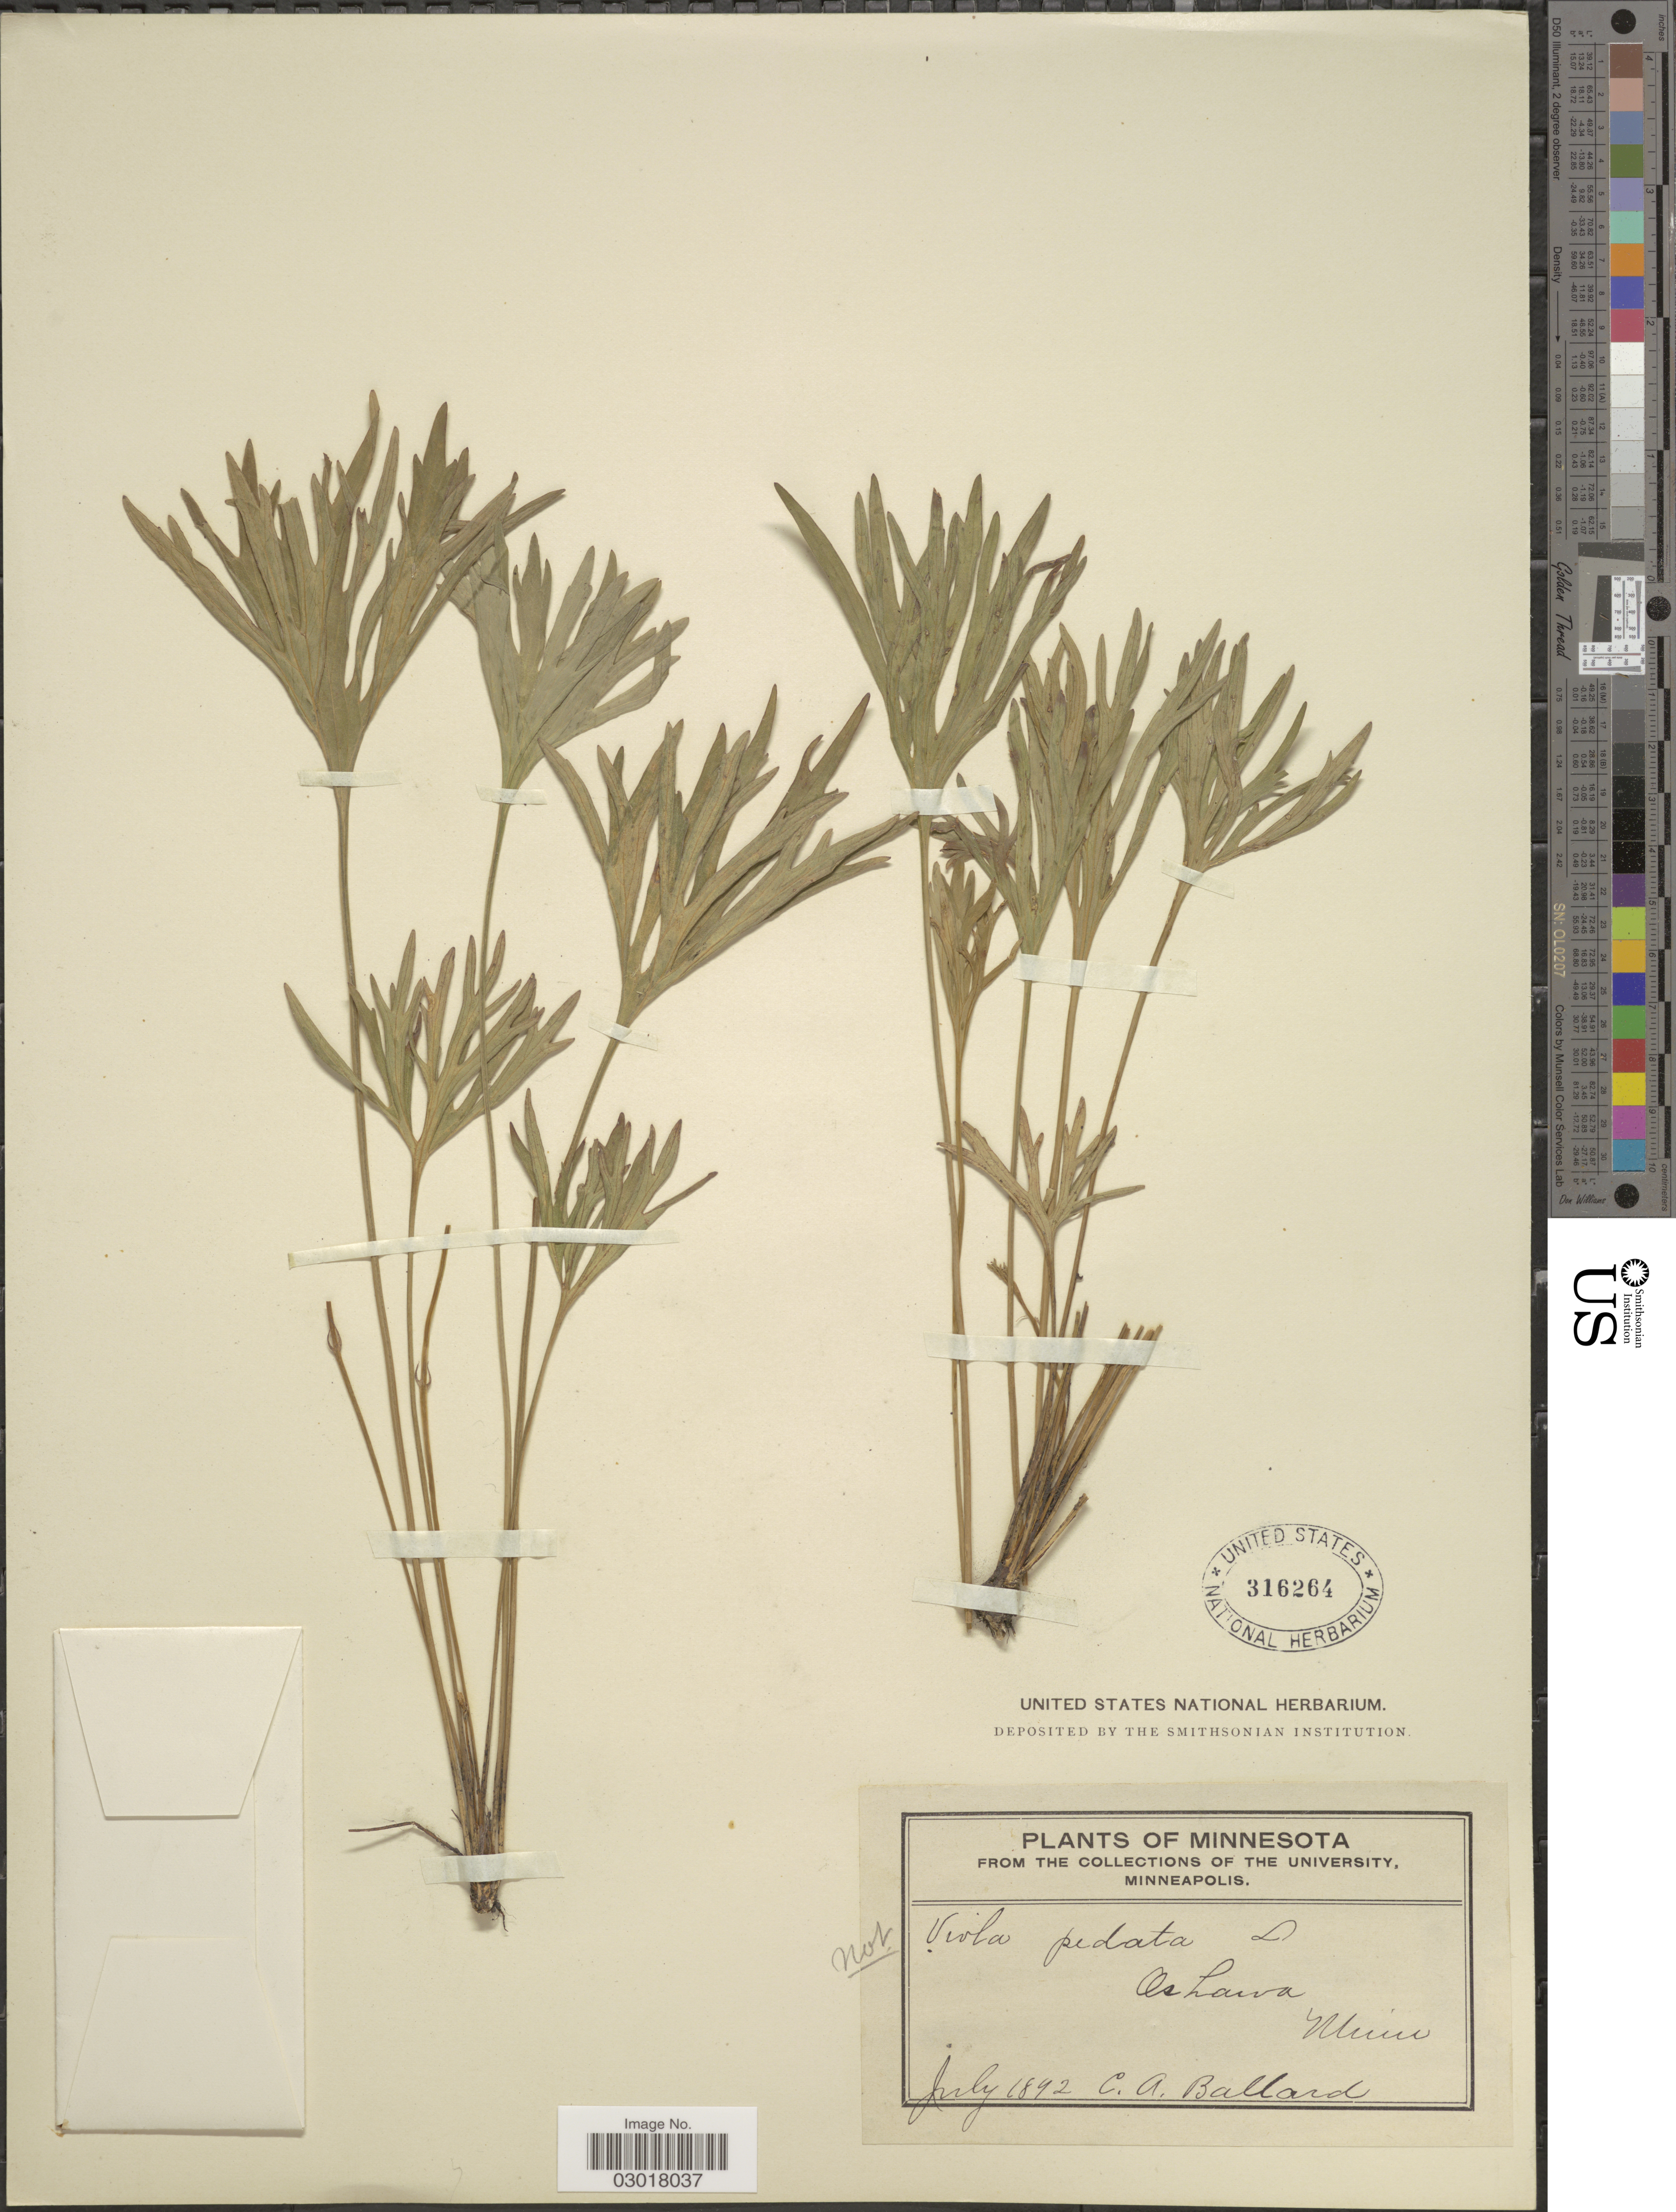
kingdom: Plantae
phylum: Tracheophyta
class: Magnoliopsida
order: Malpighiales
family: Violaceae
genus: Viola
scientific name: Viola sp.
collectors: C. A. Ballard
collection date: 1892-07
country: United States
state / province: Minnesota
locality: Oshawa.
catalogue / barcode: US 316264